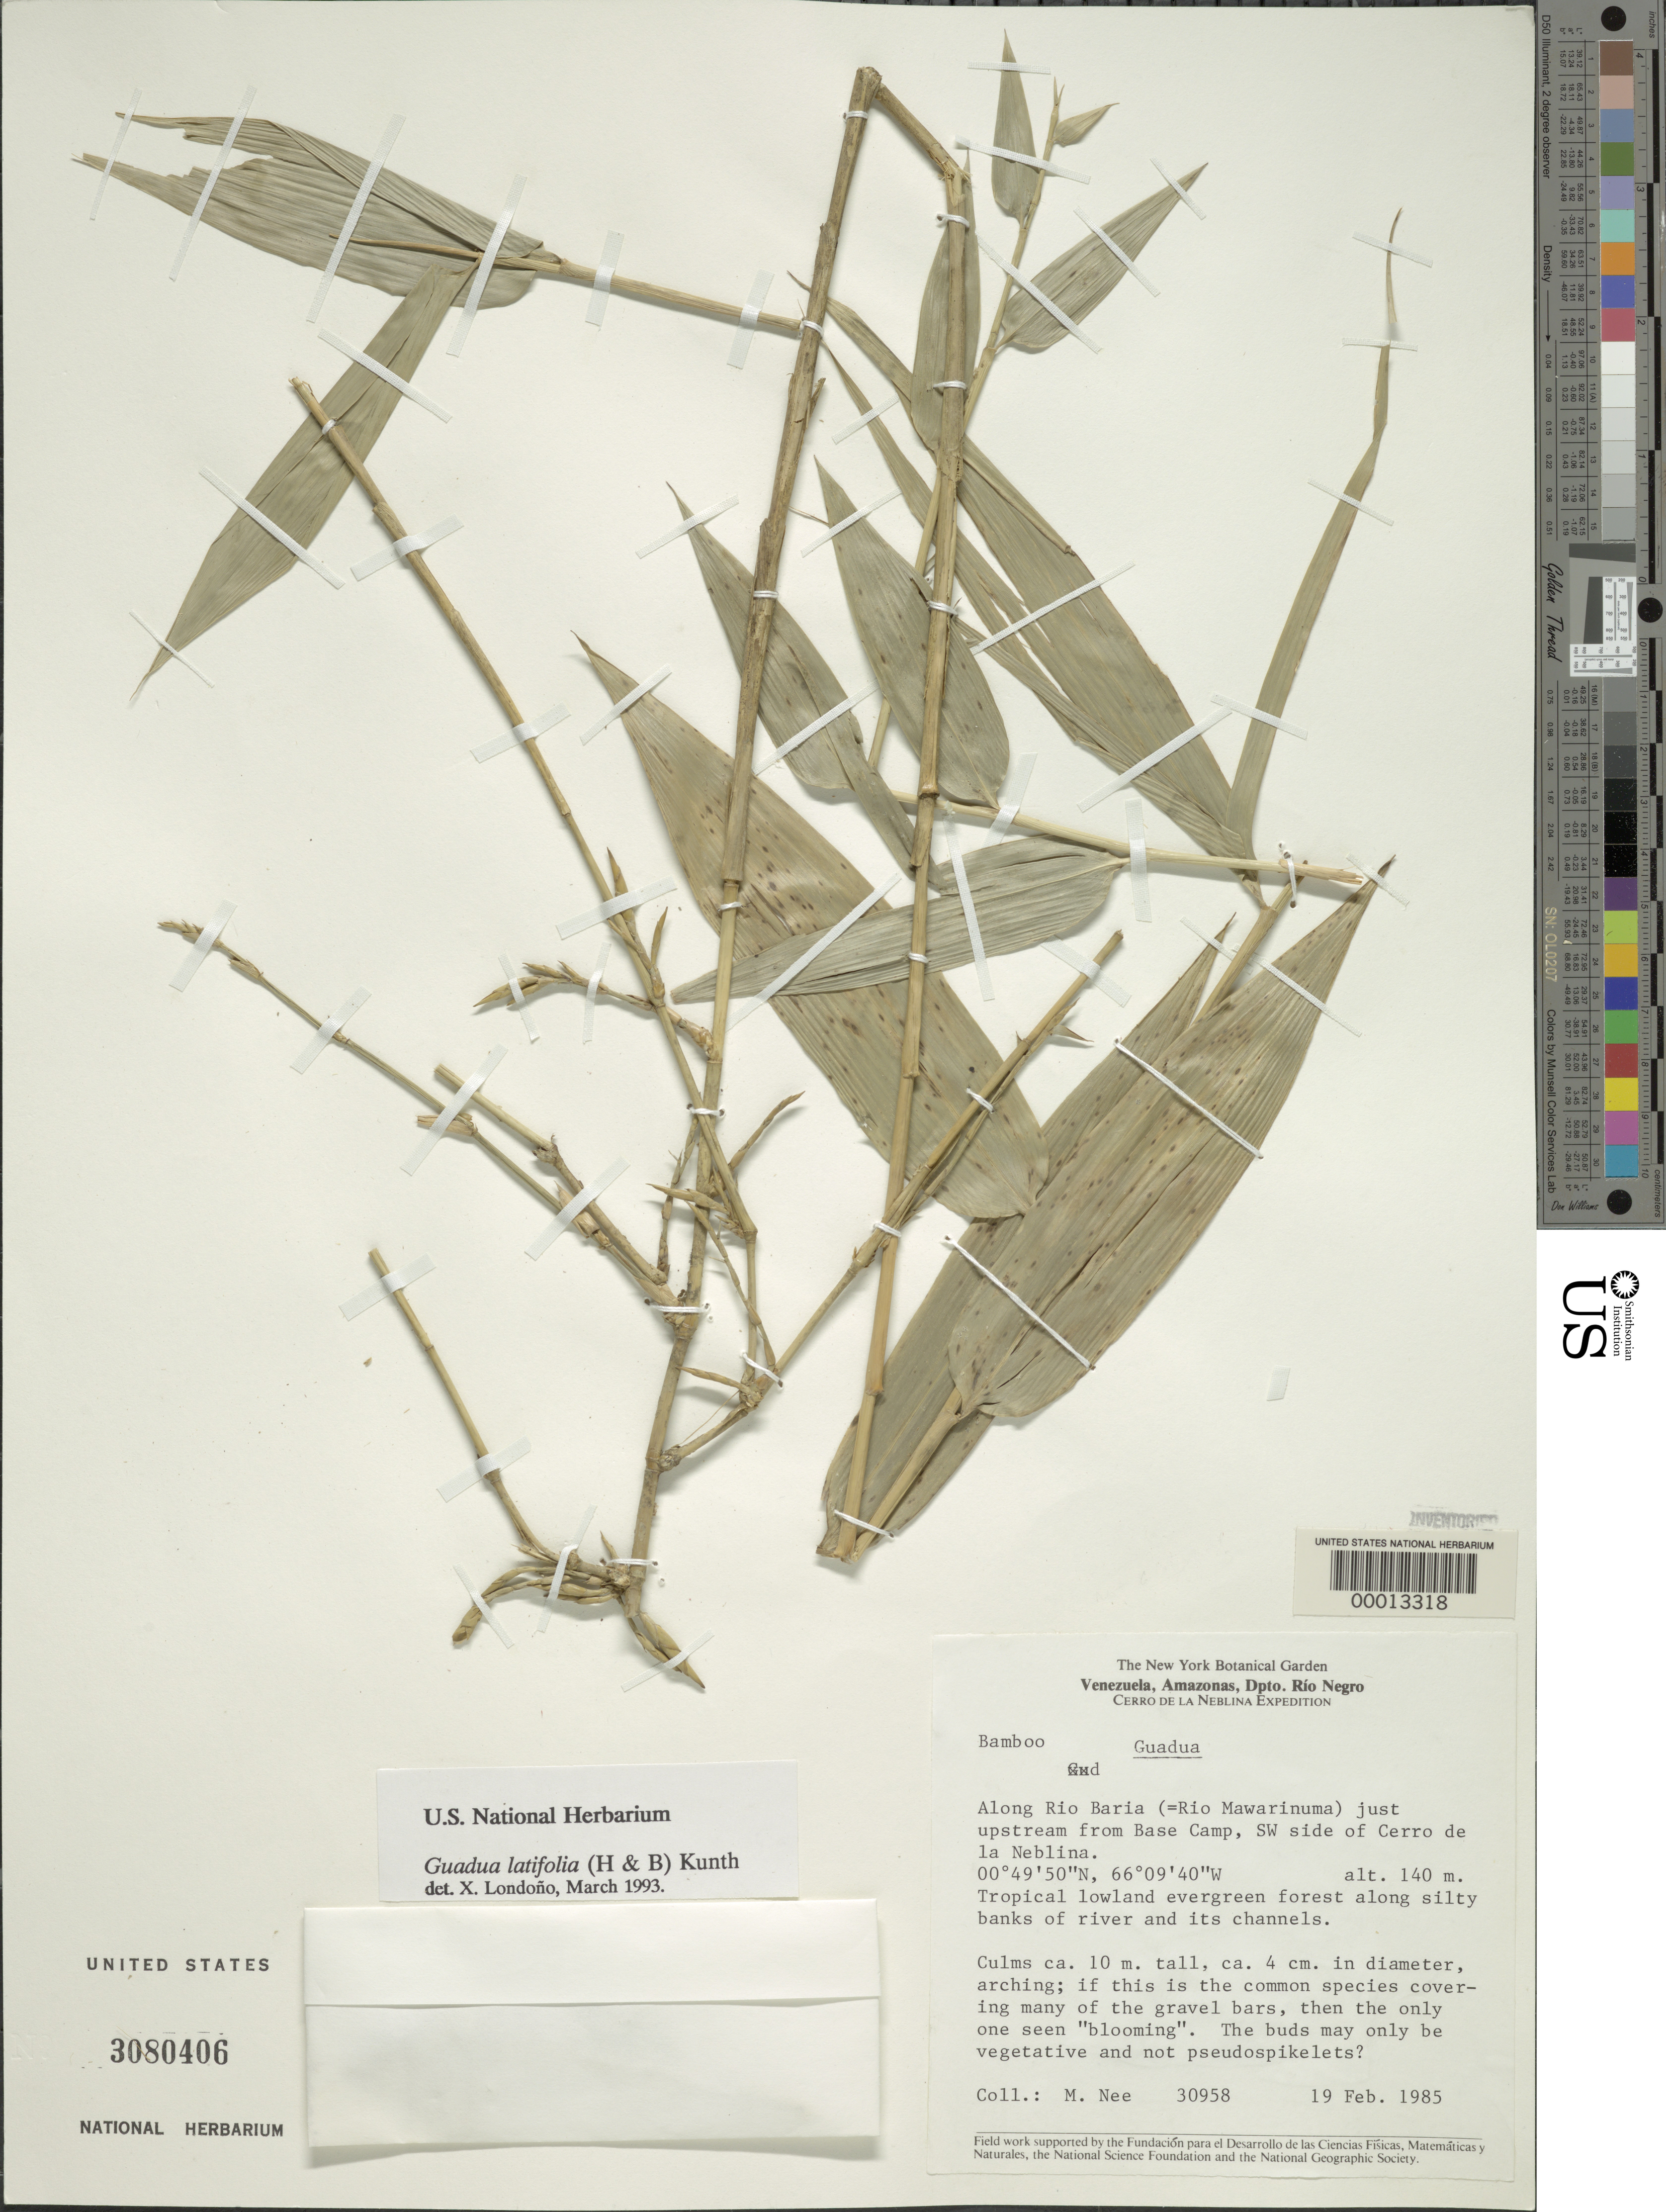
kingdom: Plantae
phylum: Tracheophyta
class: Liliopsida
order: Poales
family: Poaceae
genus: Guadua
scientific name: Guadua latifolia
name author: (Bonpl.) Kunth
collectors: M. Nee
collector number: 30958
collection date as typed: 19 Feb 1985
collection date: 1985-02-19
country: Venezuela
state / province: Amazonas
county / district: Rio Negro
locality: Cerro de la neblina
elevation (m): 140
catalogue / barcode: US 3080406